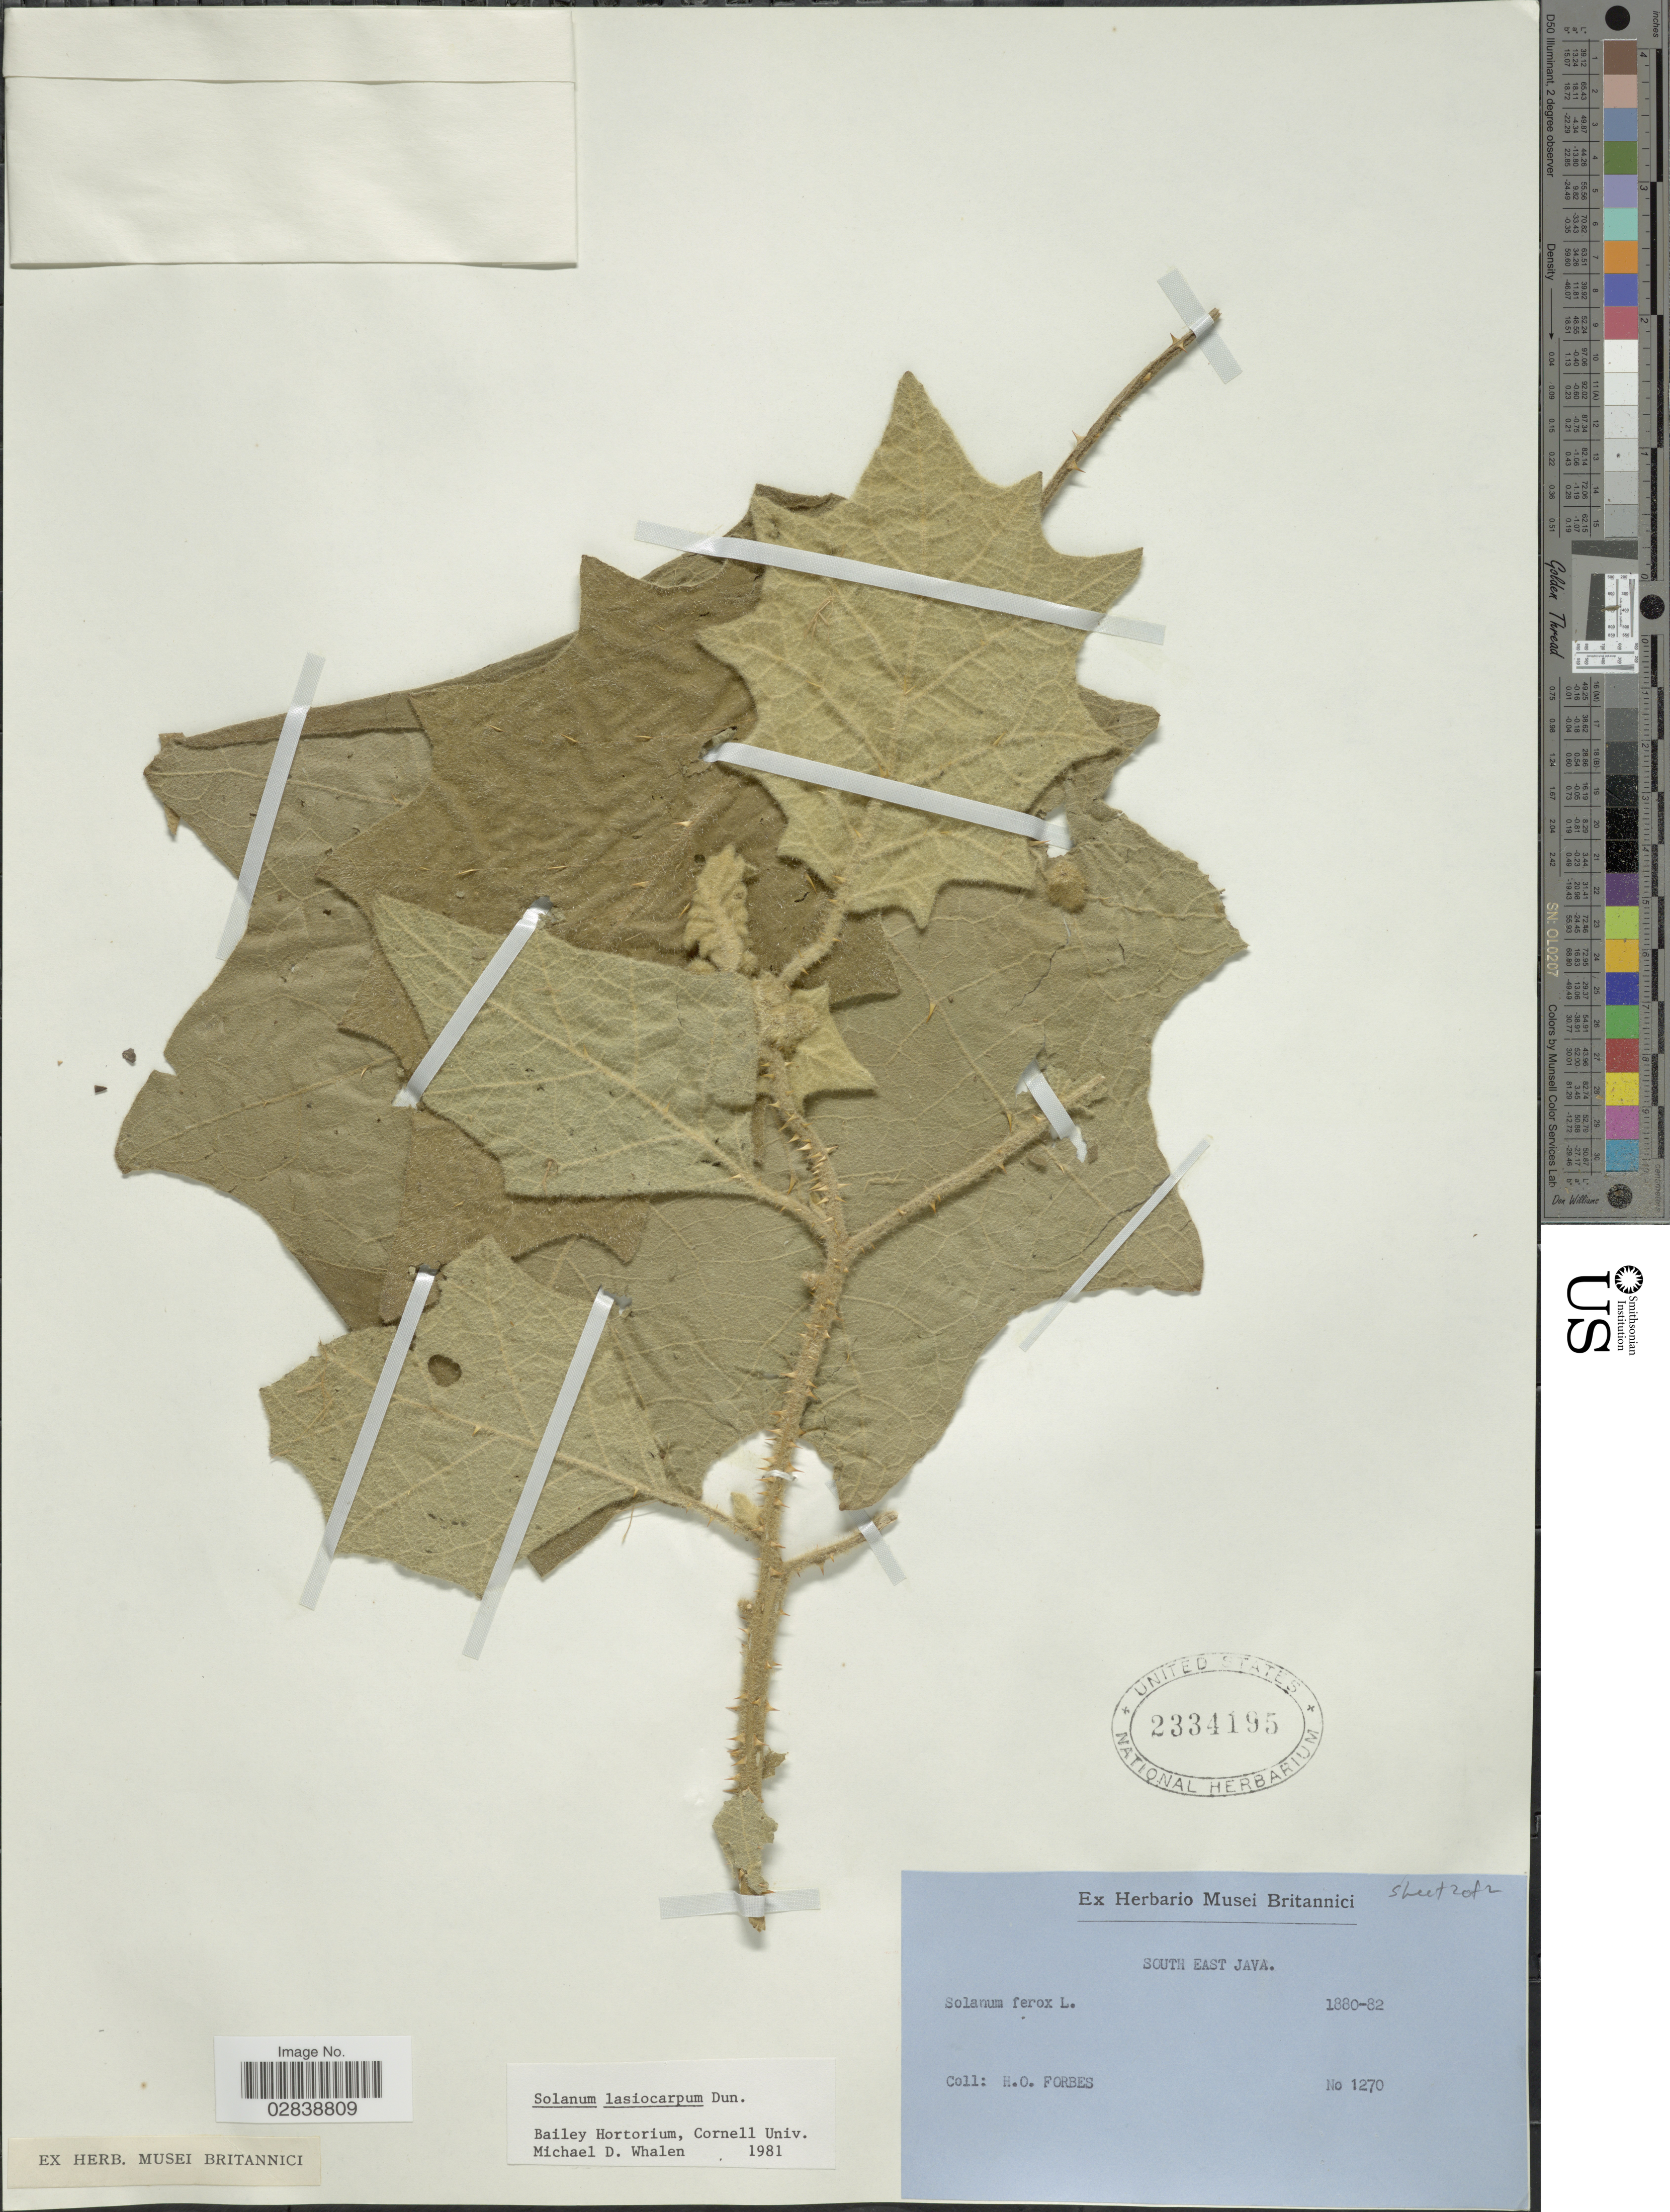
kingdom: Plantae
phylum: Tracheophyta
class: Magnoliopsida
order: Solanales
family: Solanaceae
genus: Solanum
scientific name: Solanum lasiocarpum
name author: Dunal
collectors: H. O. Forbes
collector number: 1270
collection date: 1880/1882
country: Indonesia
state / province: Java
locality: South East Java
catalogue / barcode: US 2334195